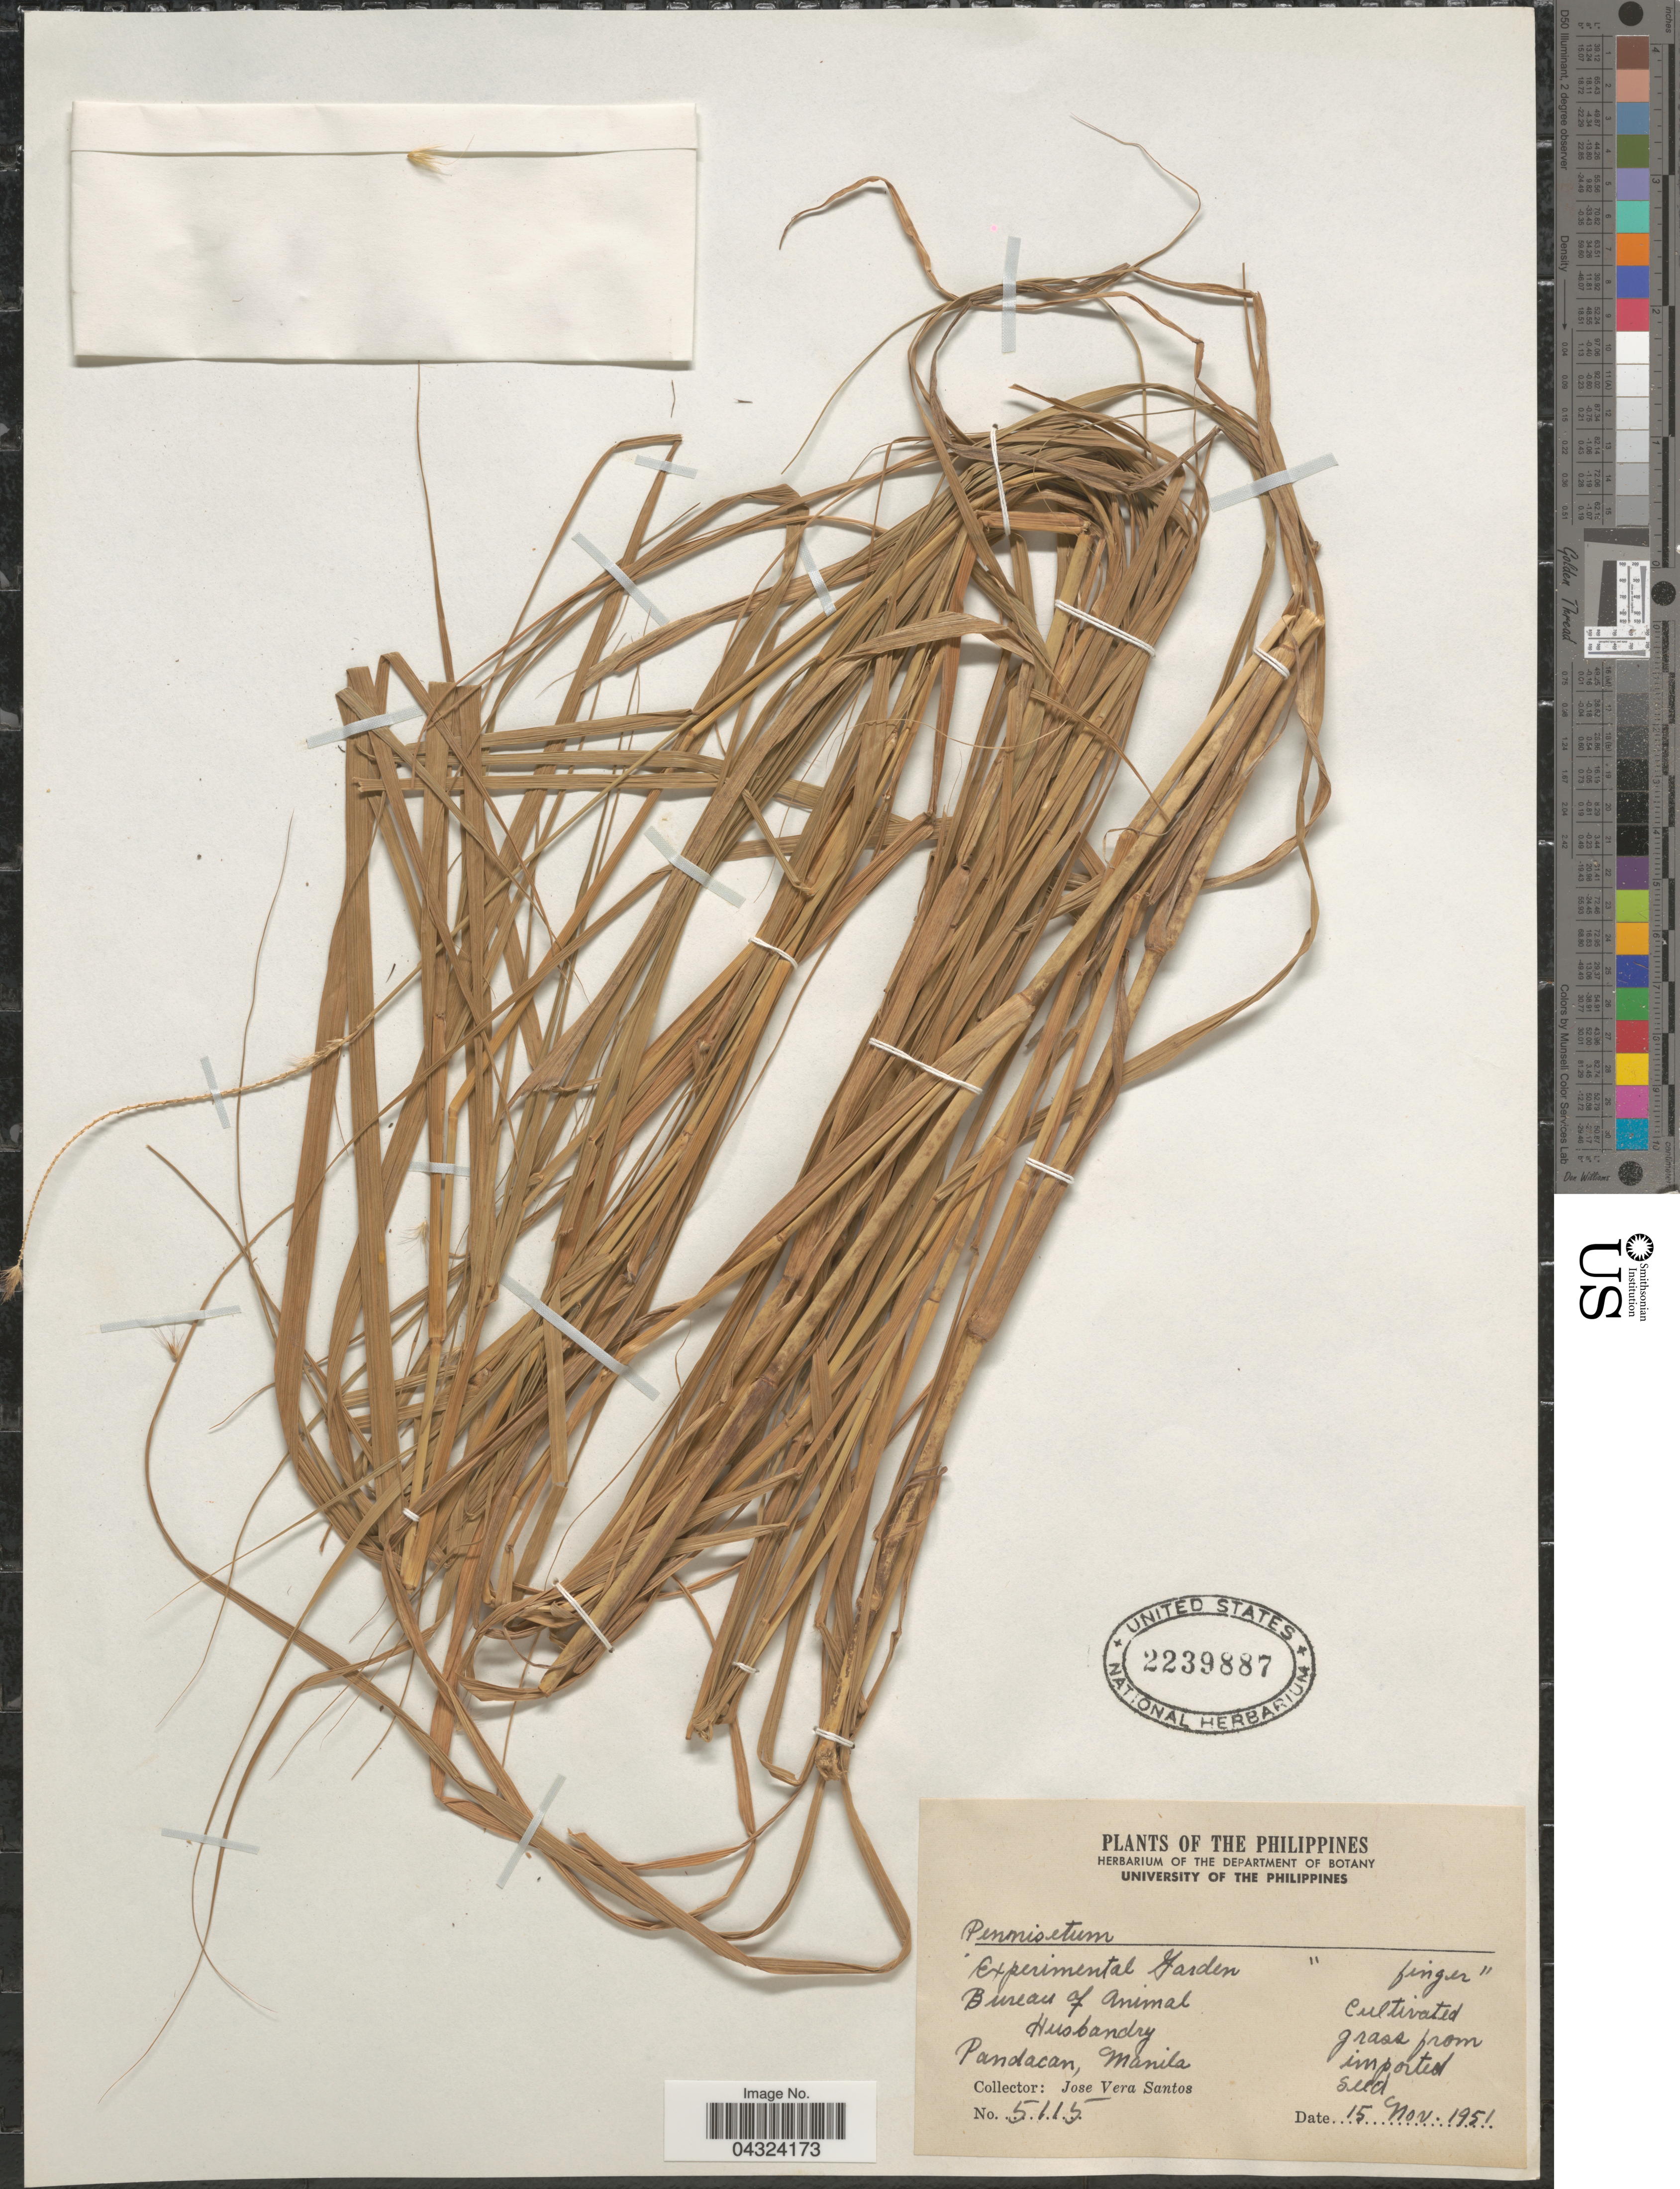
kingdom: Plantae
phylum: Tracheophyta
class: Liliopsida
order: Poales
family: Poaceae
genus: Cenchrus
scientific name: Cenchrus sp.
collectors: J. Santos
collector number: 5115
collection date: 1951-11-15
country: Philippines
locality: Pandacan, Manila. Cultivated grass from imported seed.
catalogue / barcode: US 2239887